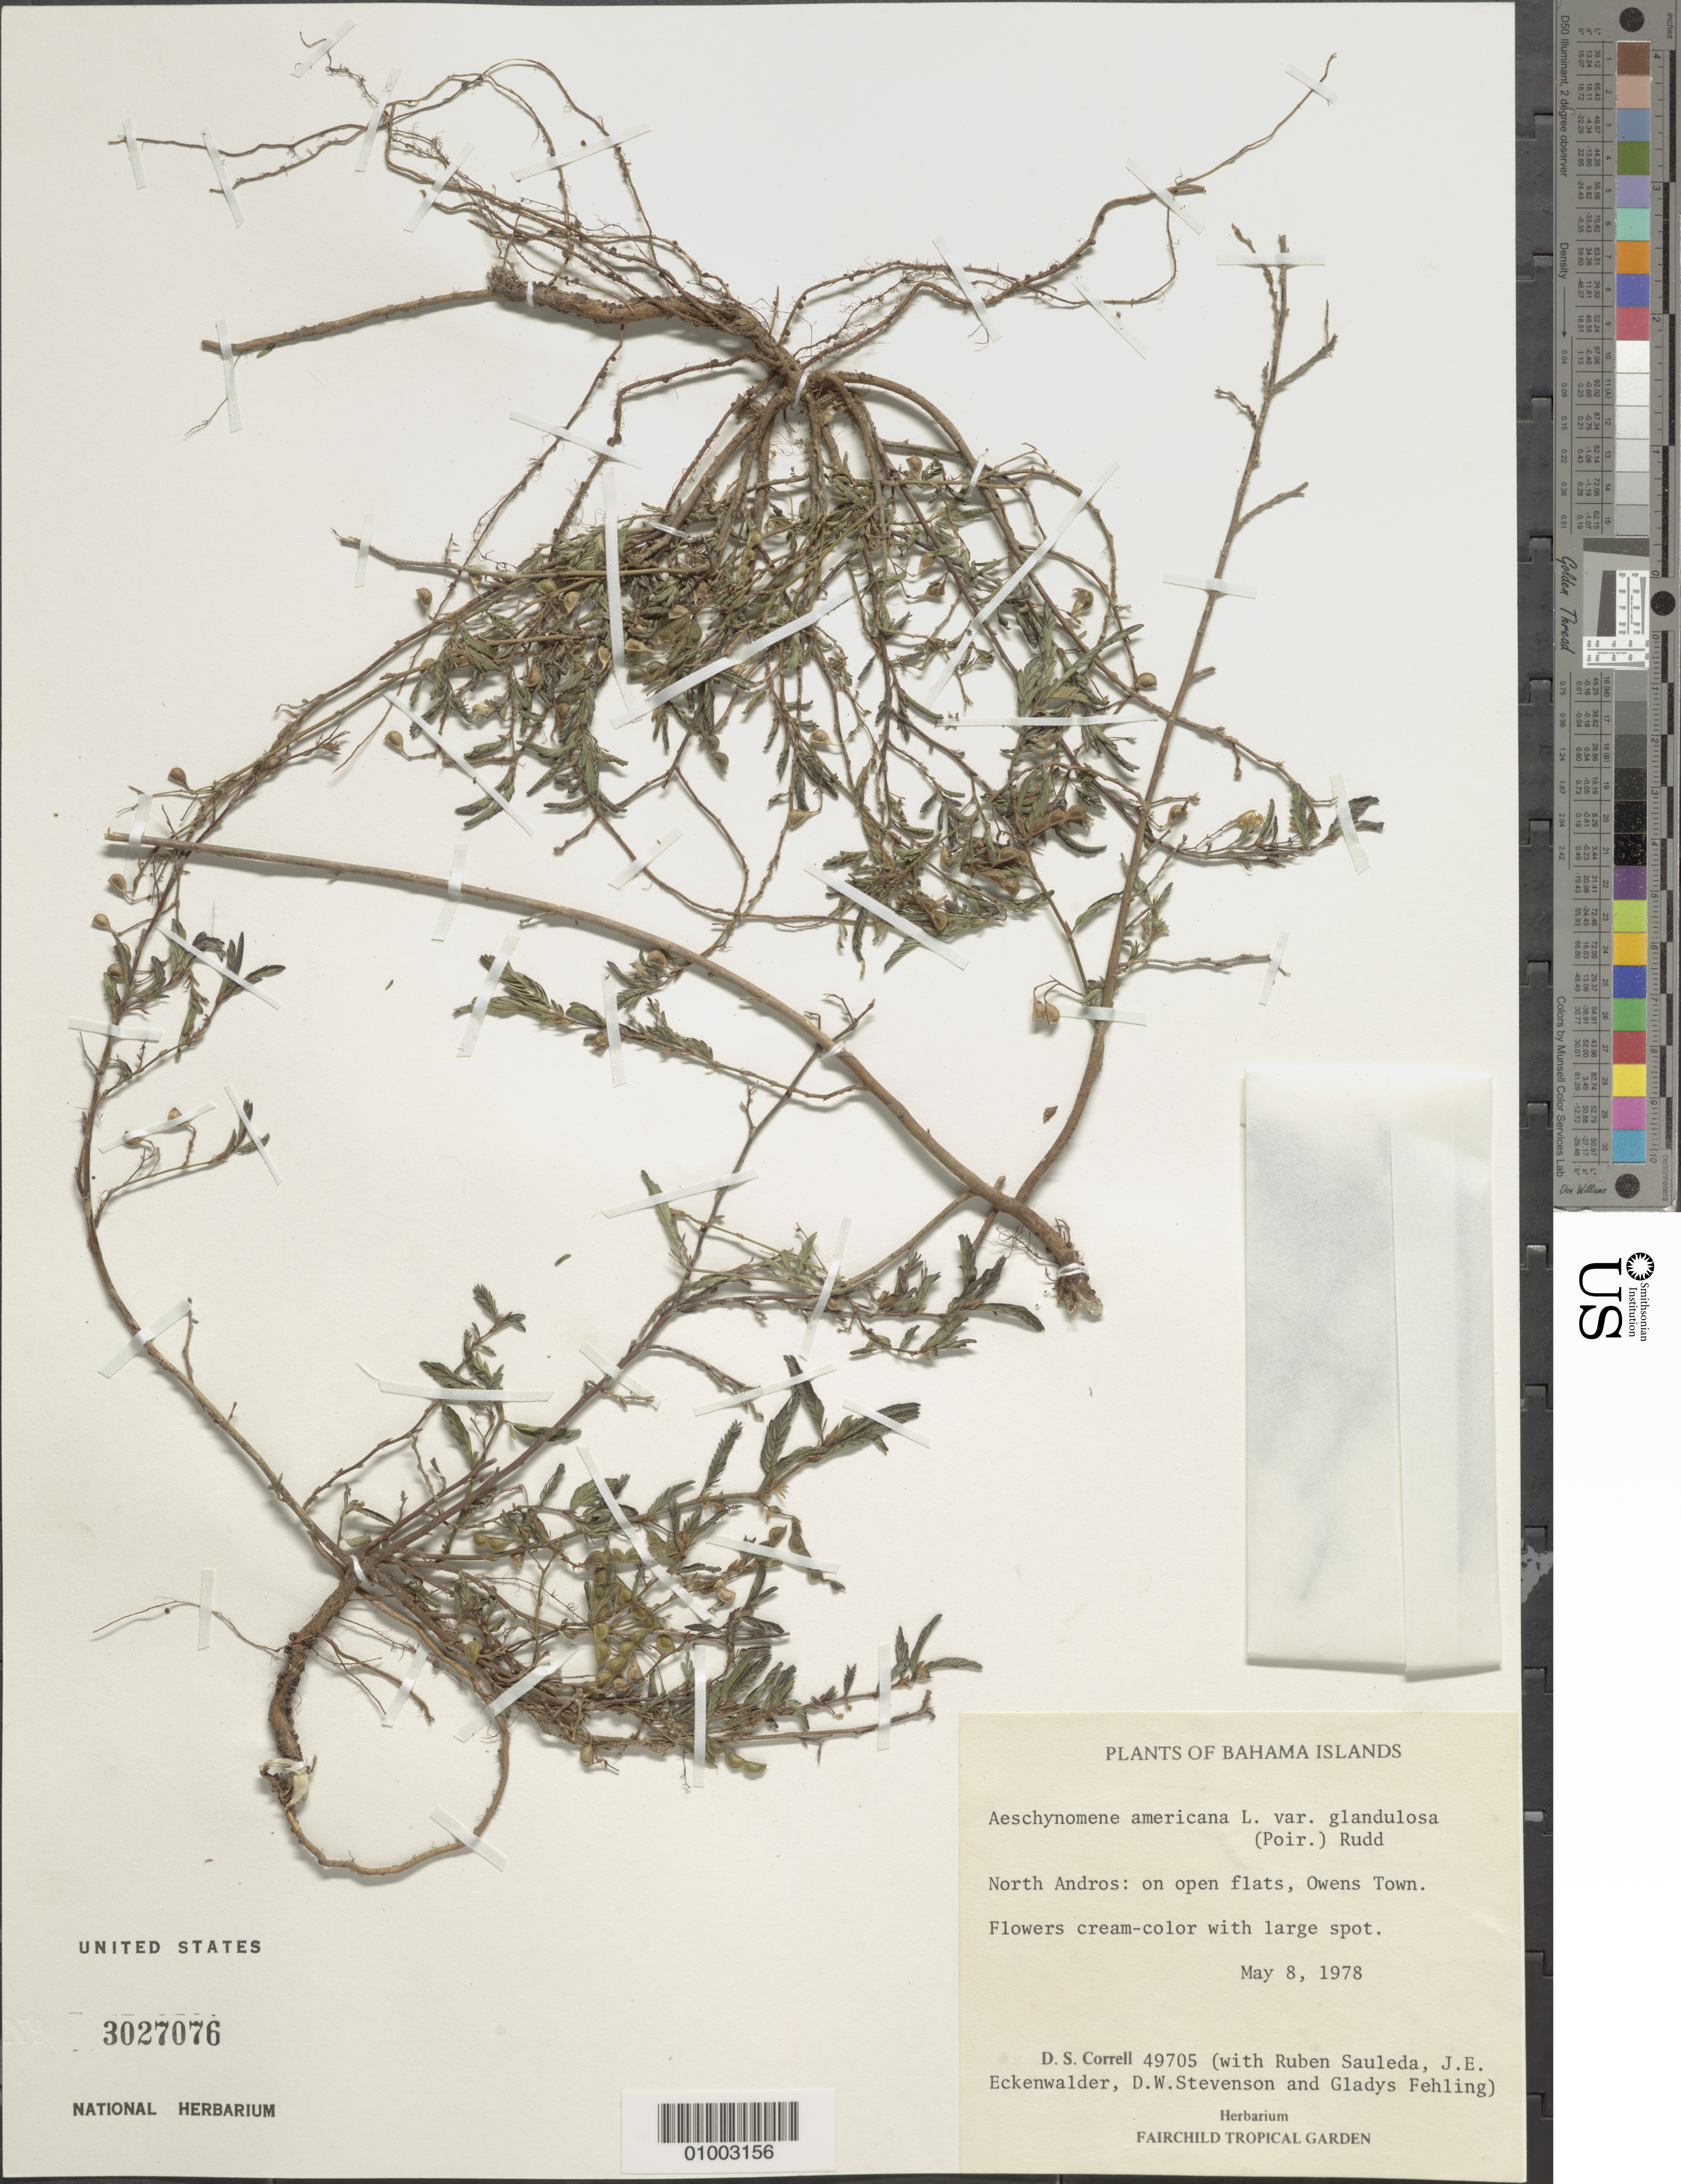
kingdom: Plantae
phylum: Tracheophyta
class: Magnoliopsida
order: Fabales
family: Fabaceae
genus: Aeschynomene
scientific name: Aeschynomene americana var. glandulosa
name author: (Poir.) Rudd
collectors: D. S. Correll, R. Sauleda, D. W. Stevenson, G. Fehling & J. Eckenwalder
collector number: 49705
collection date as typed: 08 May 1978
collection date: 1978-05-08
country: Bahamas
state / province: North Andros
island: Andros I.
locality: Open flats, Owens Town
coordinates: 0 N, 0 E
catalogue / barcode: US 3027076